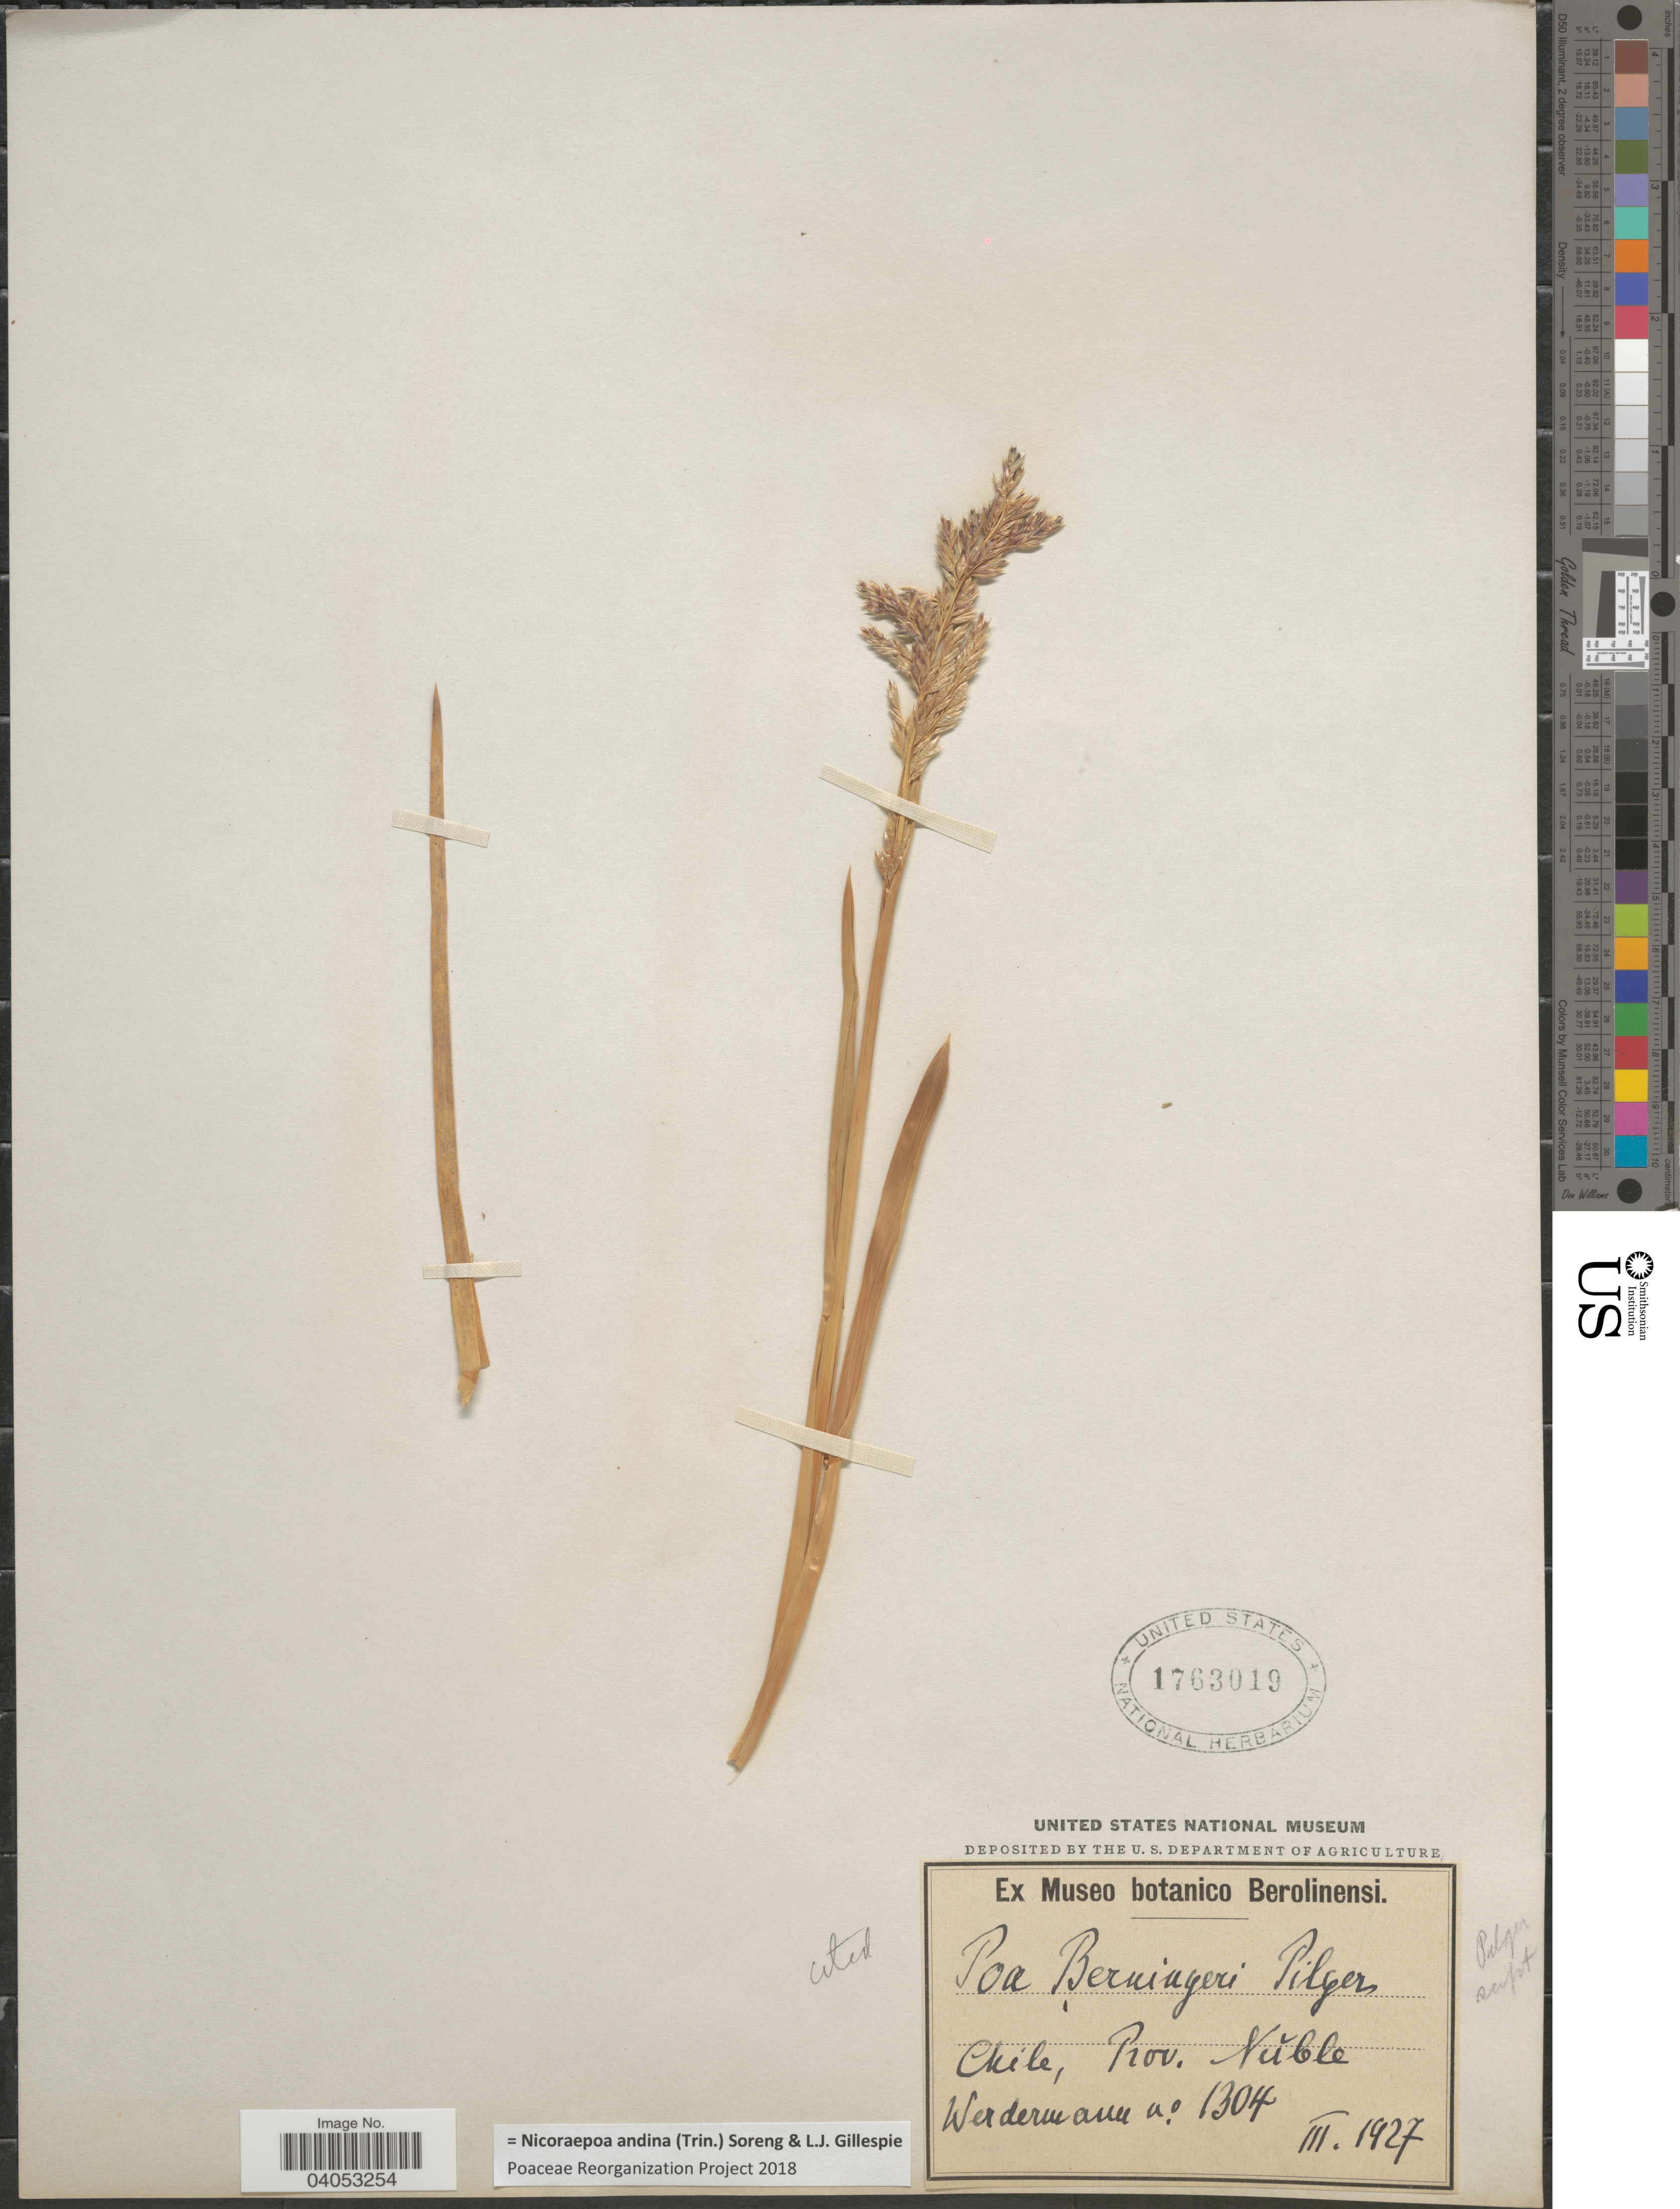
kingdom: Plantae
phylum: Tracheophyta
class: Liliopsida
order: Poales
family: Poaceae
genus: Nicoraepoa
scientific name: Nicoraepoa andina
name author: (Trin.) Soreng & L.J. Gillespie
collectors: Werdermann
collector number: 1304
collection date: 1927-03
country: Chile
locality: Prov. Nŭble.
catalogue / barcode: US 1763019